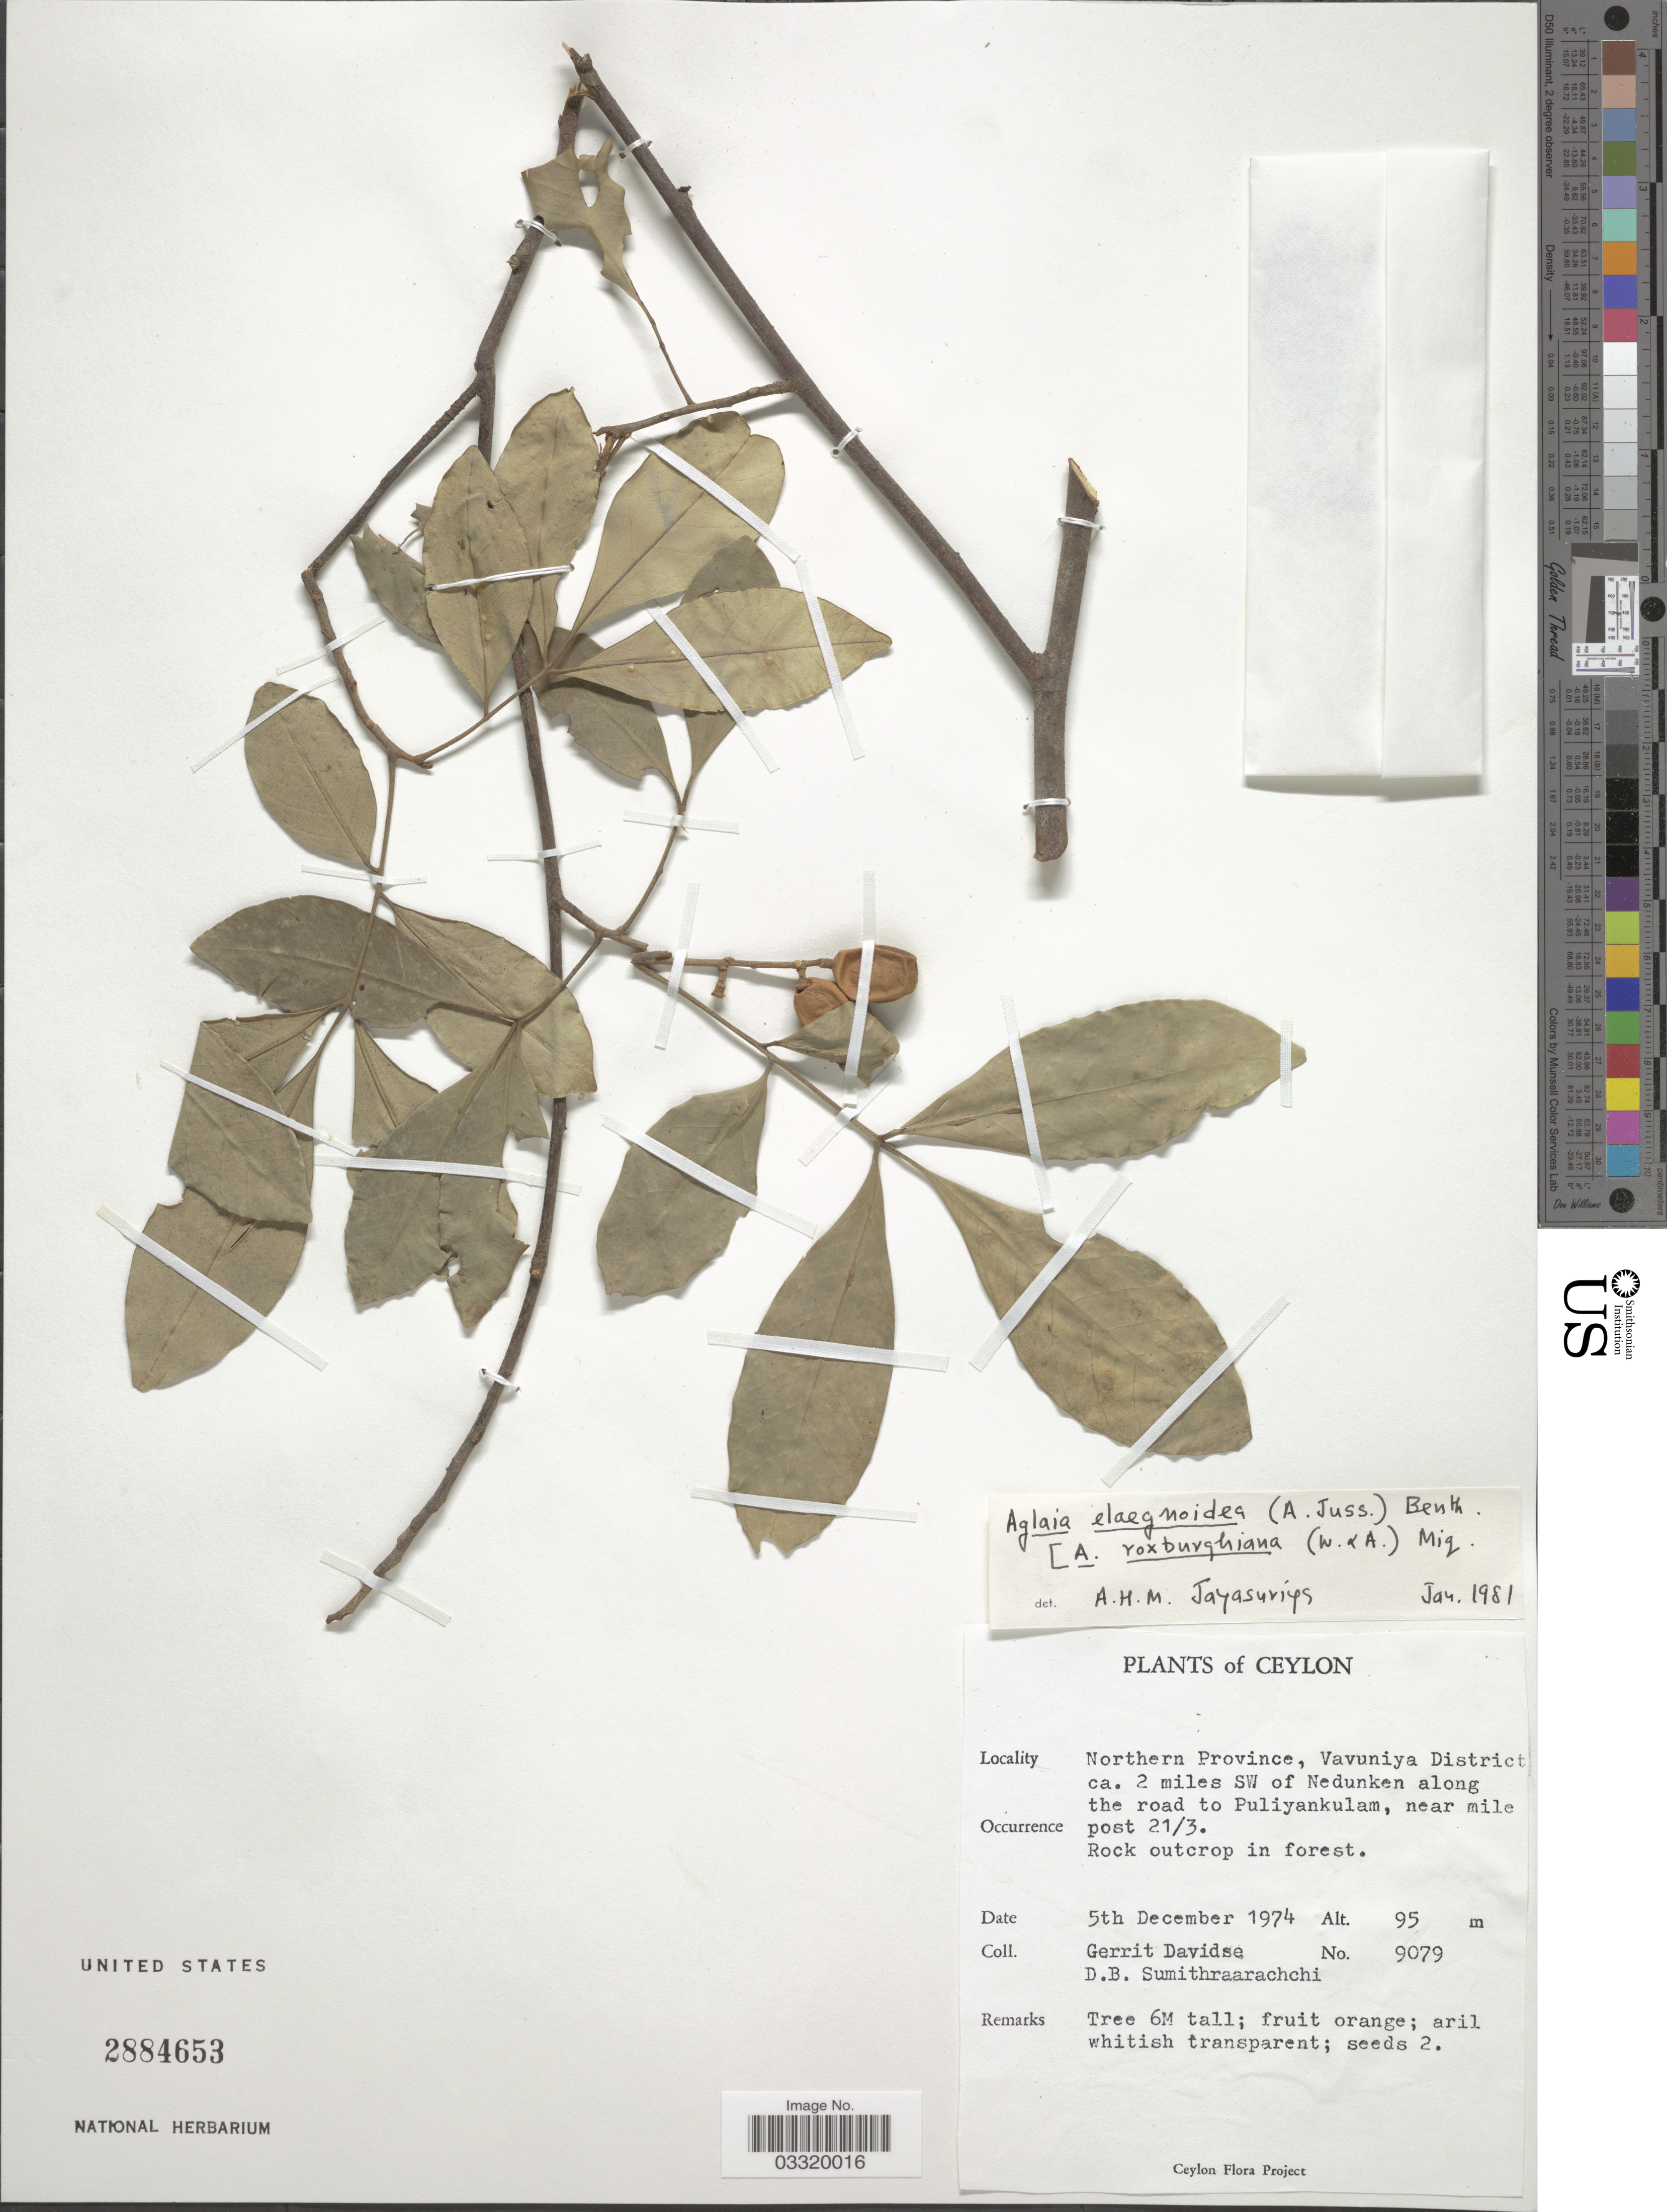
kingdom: Plantae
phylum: Tracheophyta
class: Magnoliopsida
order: Sapindales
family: Meliaceae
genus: Aglaia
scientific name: Aglaia elaeagnoidea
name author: (A. Juss.) Benth.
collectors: G. Davidse & D. B. Sumithraarachchi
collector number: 9079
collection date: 1974-12-05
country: Sri Lanka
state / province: Northern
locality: Ceylon. Vavuniya District ca. 2 miles SW of Nedunken along the road to Puliyankulam, near mile post 21/3.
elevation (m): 95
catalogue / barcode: US 2884653